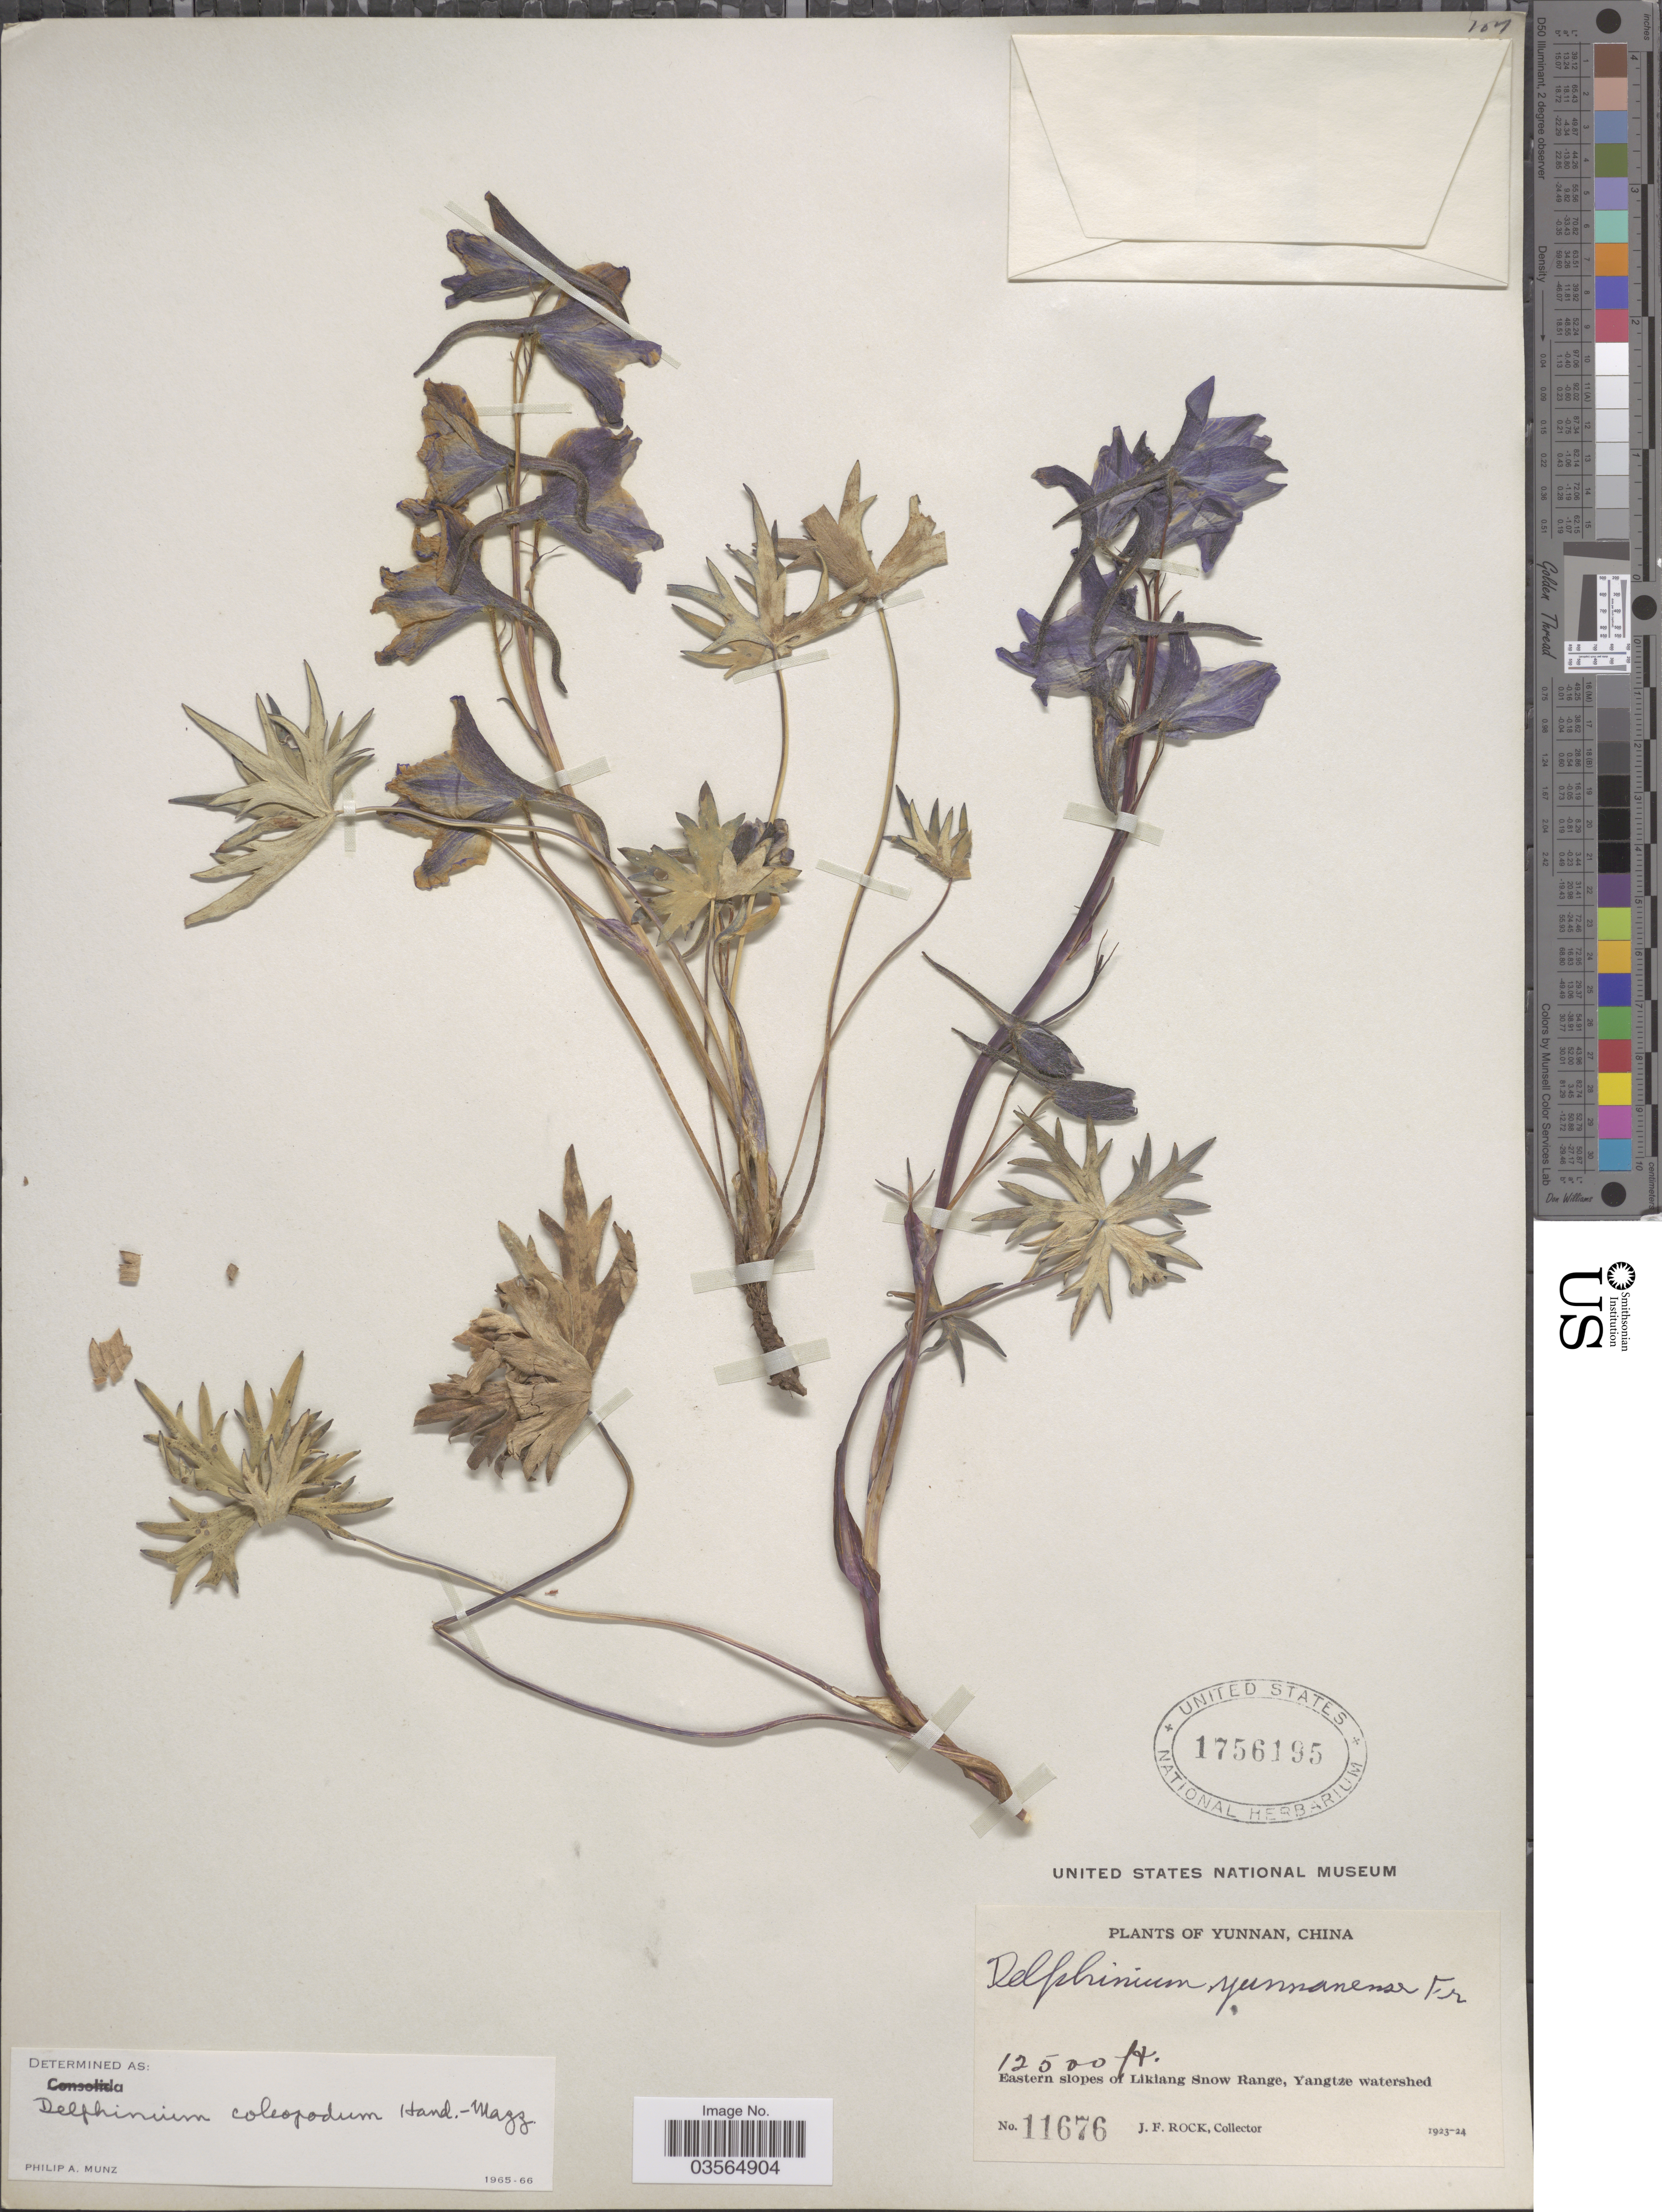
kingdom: Plantae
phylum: Tracheophyta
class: Magnoliopsida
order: Ranunculales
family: Ranunculaceae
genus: Delphinium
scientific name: Delphinium coleopodum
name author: Hand.-Mazz.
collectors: J. Rock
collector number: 11676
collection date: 1923/1924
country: China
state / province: Yunnan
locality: Eastern slopes of Likiang Snow Range, Yangtze watershed.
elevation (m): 3810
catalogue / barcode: US 1756195